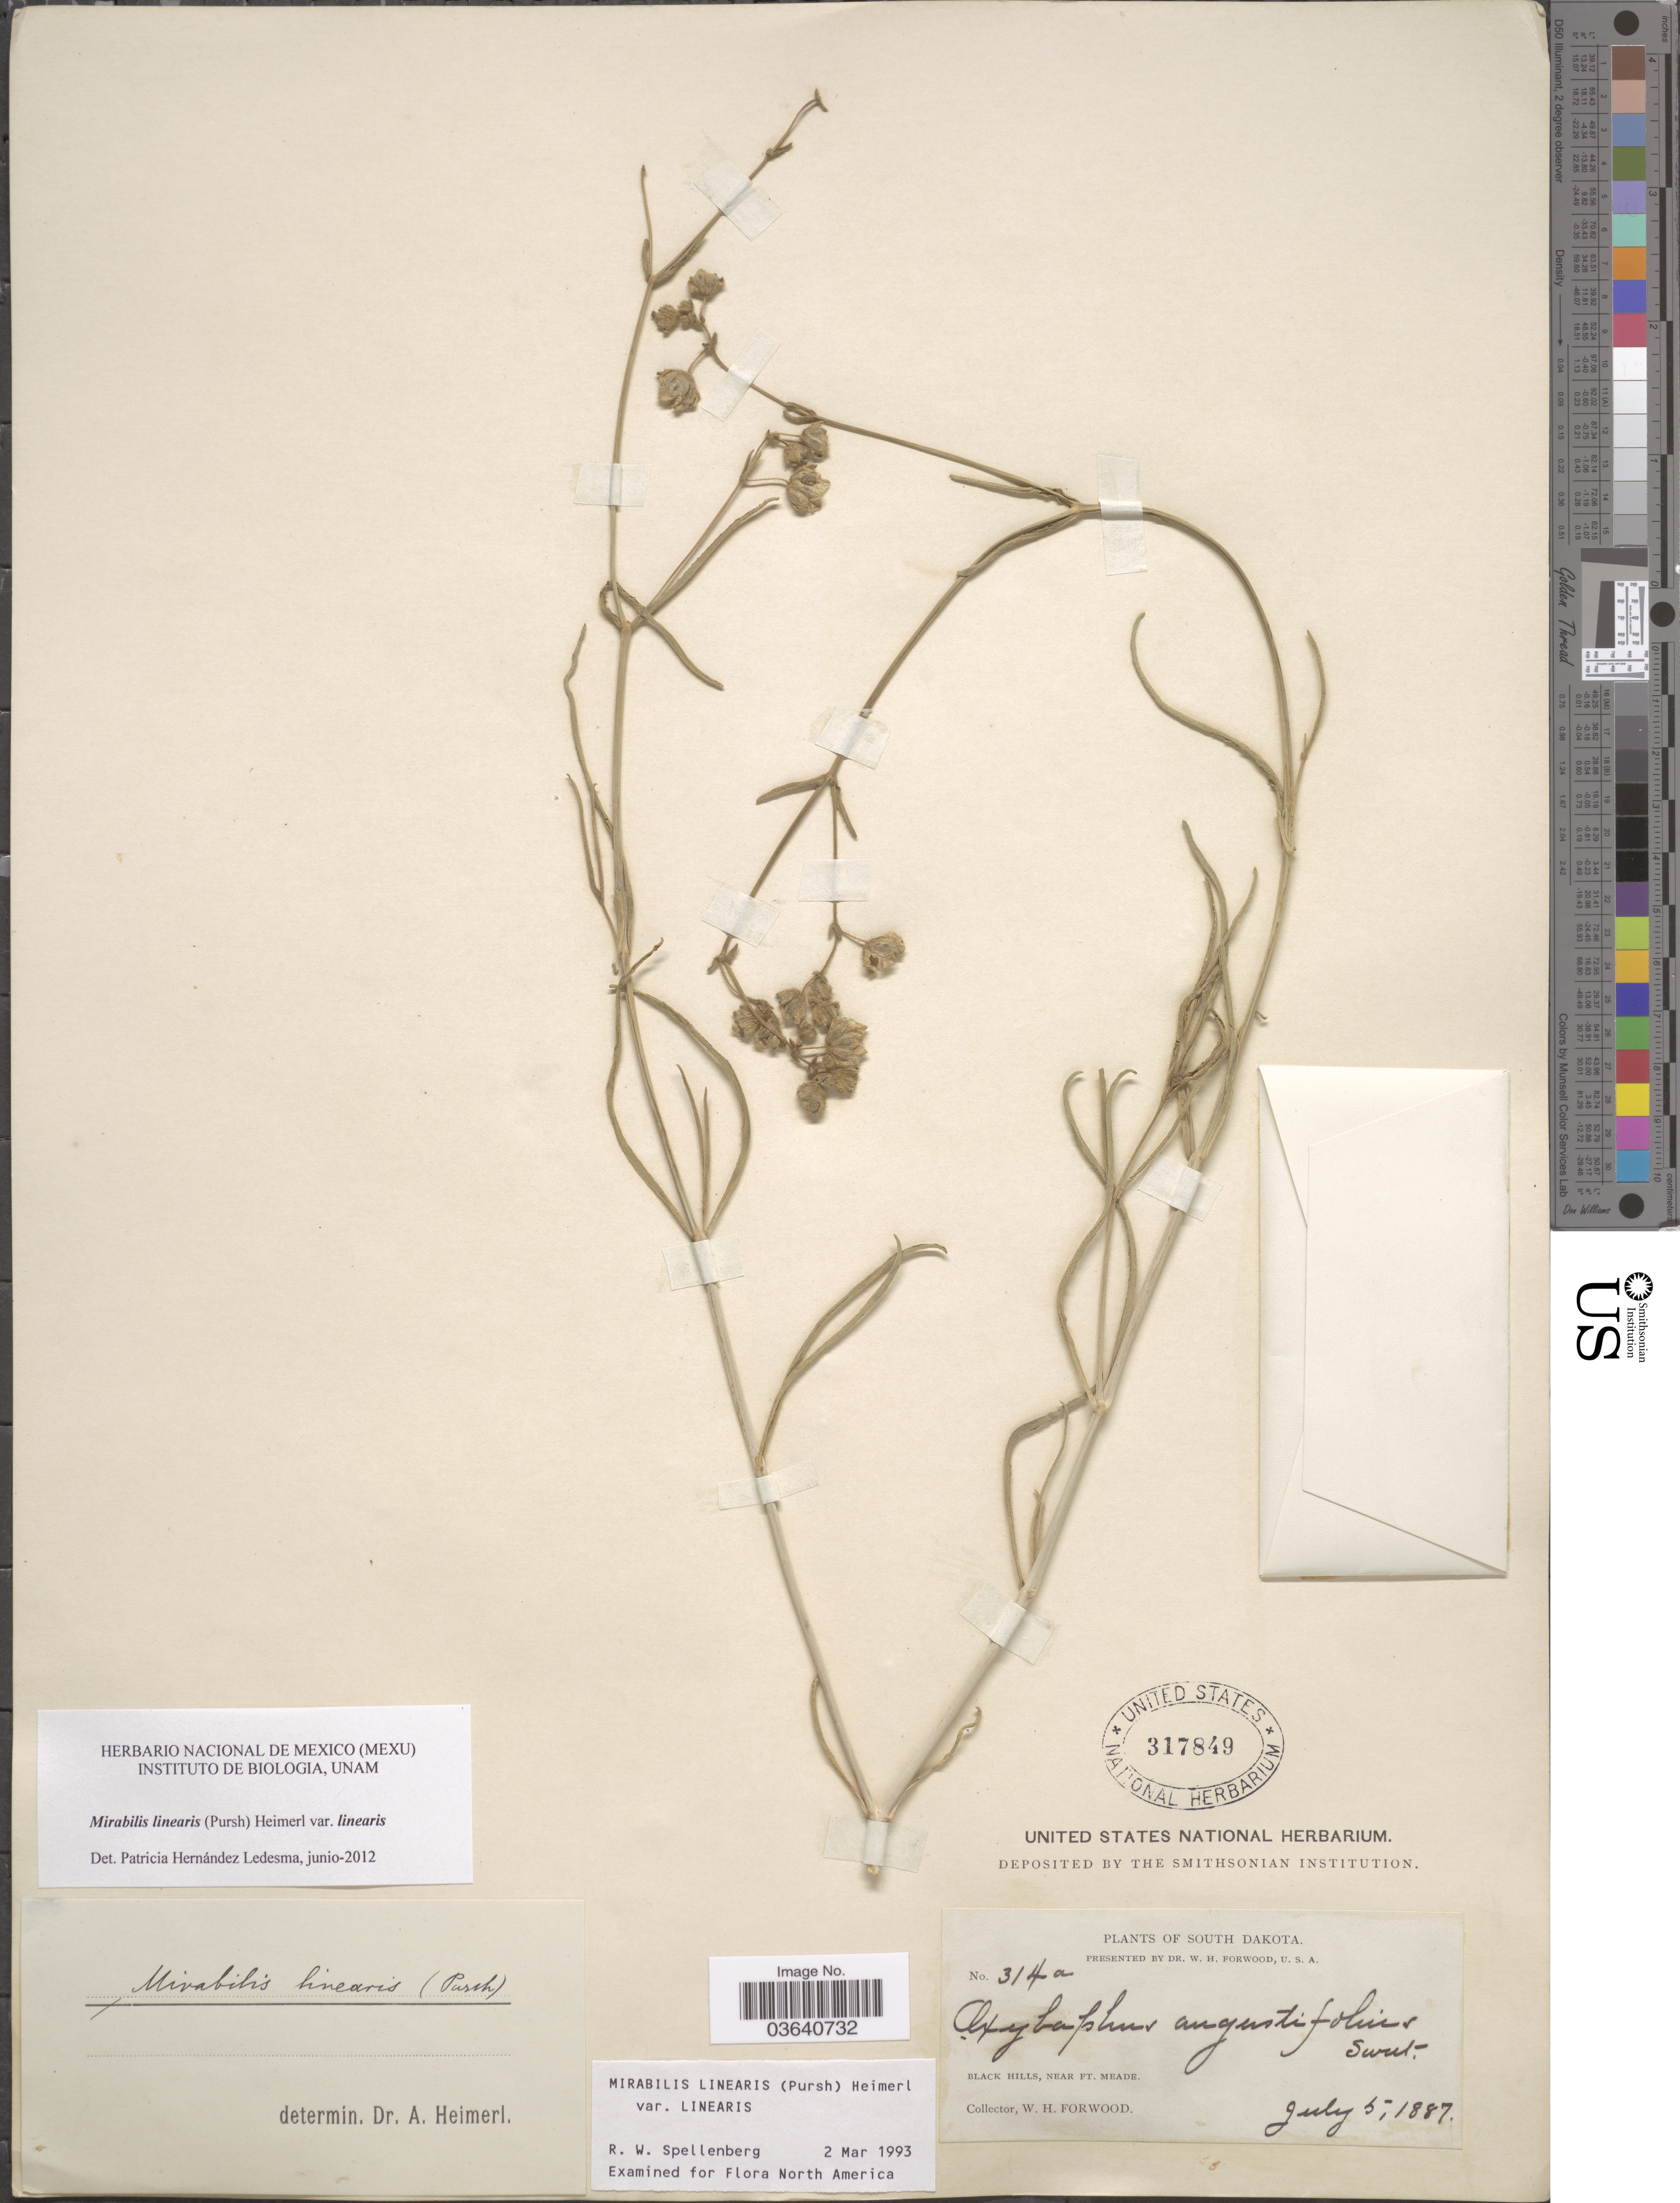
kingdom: Plantae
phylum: Tracheophyta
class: Magnoliopsida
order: Caryophyllales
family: Nyctaginaceae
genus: Mirabilis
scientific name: Mirabilis linearis var. linearis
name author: (Pursh) Heimerl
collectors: W. Forwood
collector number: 314a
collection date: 1887-07-05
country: United States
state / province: South Dakota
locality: Black Hills, near Ft. Meade.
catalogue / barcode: US 317849